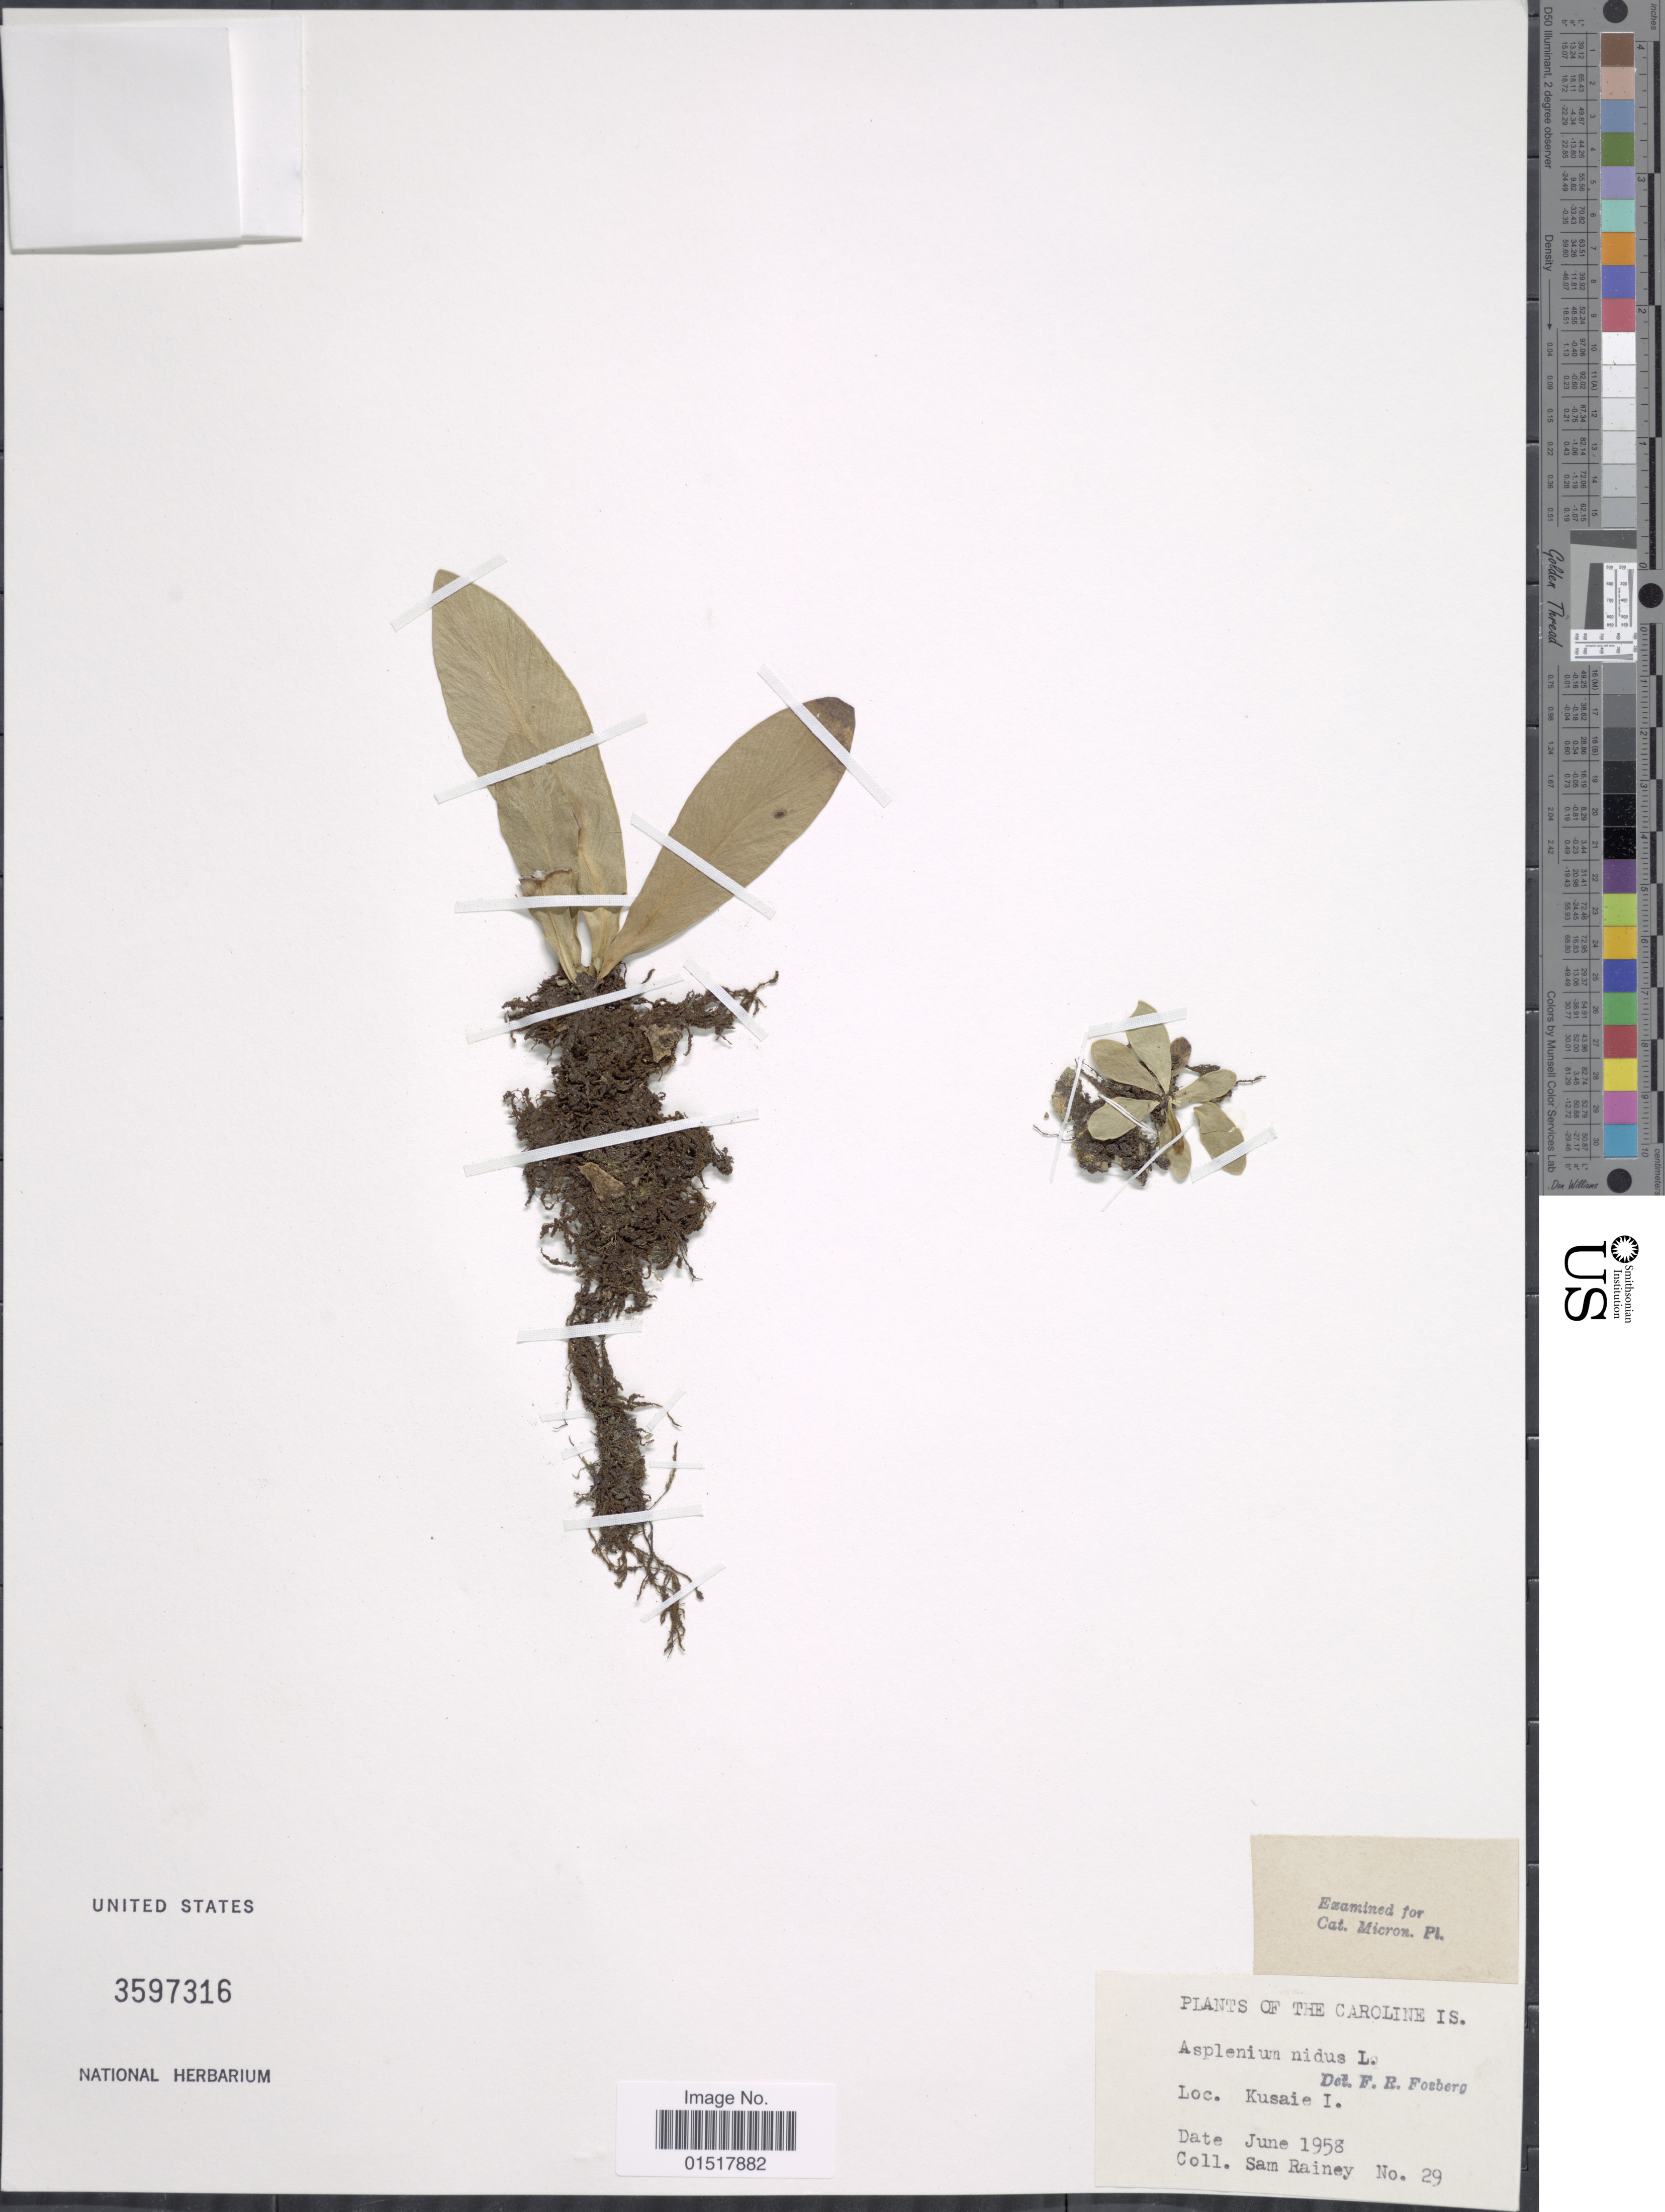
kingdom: Plantae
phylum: Tracheophyta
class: Polypodiopsida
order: Polypodiales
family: Aspleniaceae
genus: Asplenium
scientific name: Asplenium nidus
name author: L.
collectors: S. Rainey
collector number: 29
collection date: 1958-06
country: Micronesia, Federated States of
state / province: Kosrae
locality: Caroline Is. Kusaie I.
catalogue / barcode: US 3597316